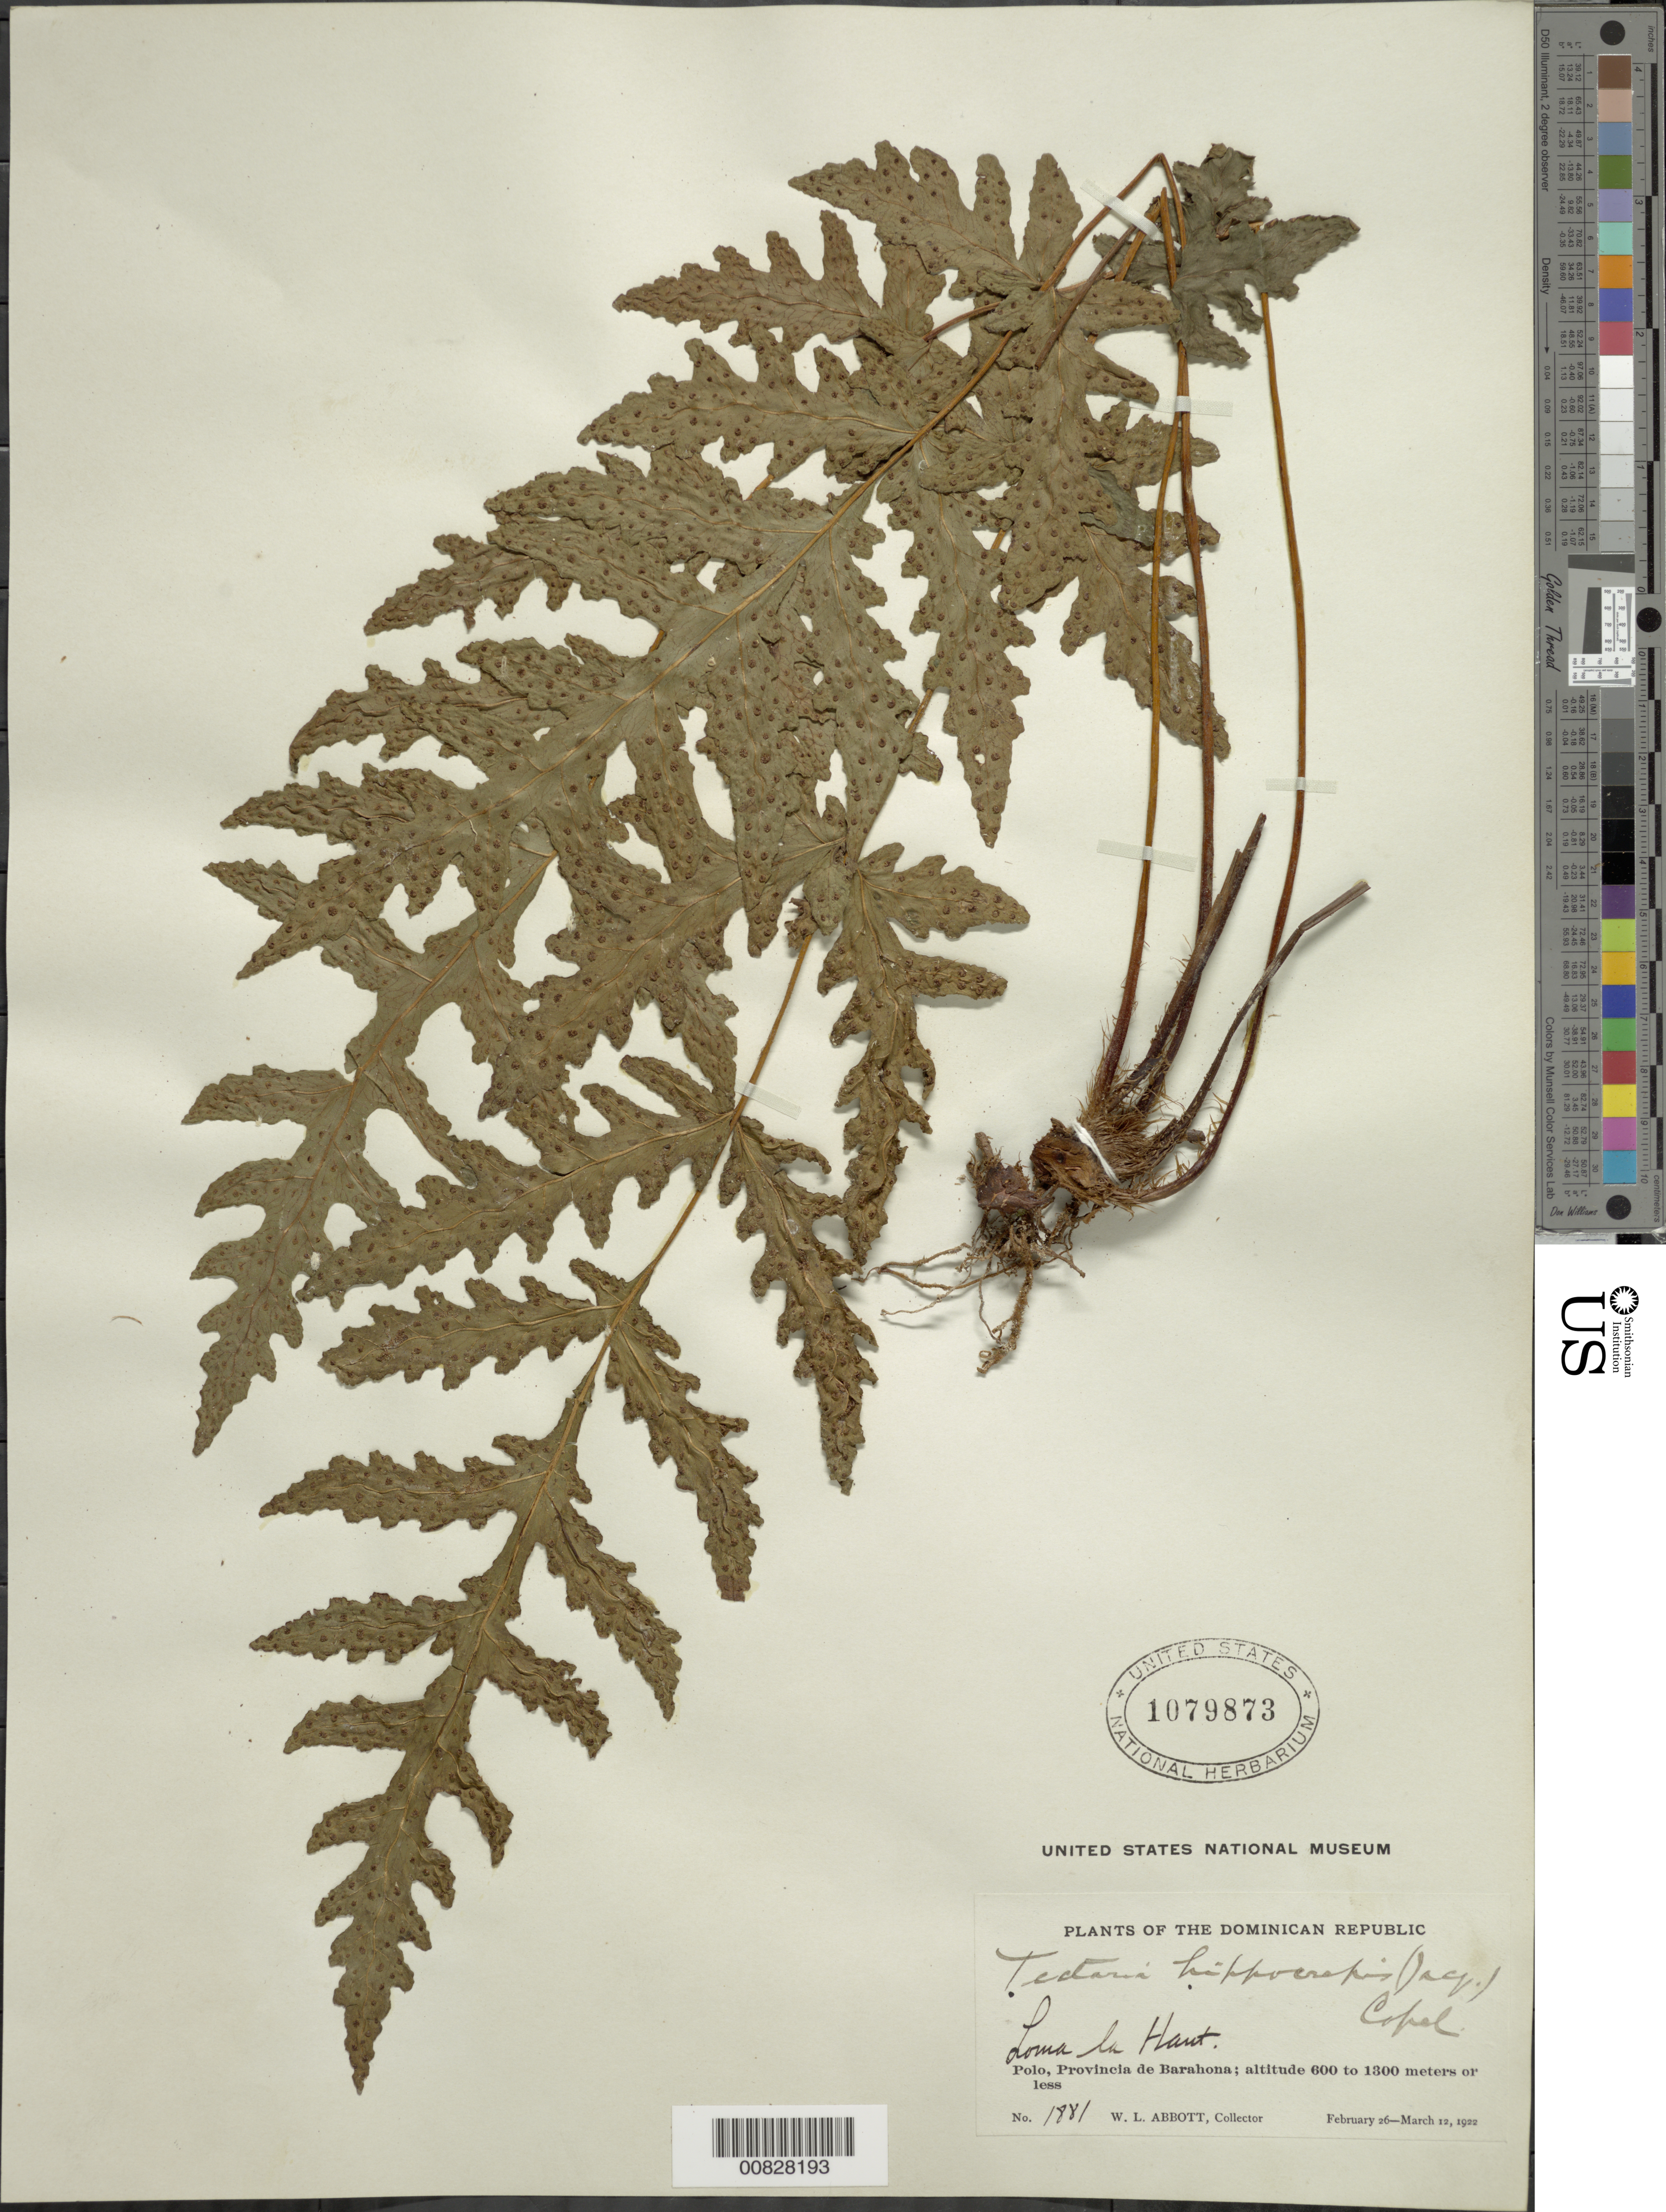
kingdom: Plantae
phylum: Tracheophyta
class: Polypodiopsida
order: Polypodiales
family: Tectariaceae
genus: Tectaria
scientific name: Tectaria cicutaria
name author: (L.) Copel.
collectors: W. L. Abbott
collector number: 1881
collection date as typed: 26 Feb 1922 to 12 Mar 1922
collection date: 1922-02-26/1922-03-12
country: Dominican Republic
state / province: Barahona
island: Hispaniola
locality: Polo, Loma la Haut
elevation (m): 600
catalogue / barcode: US 1079873